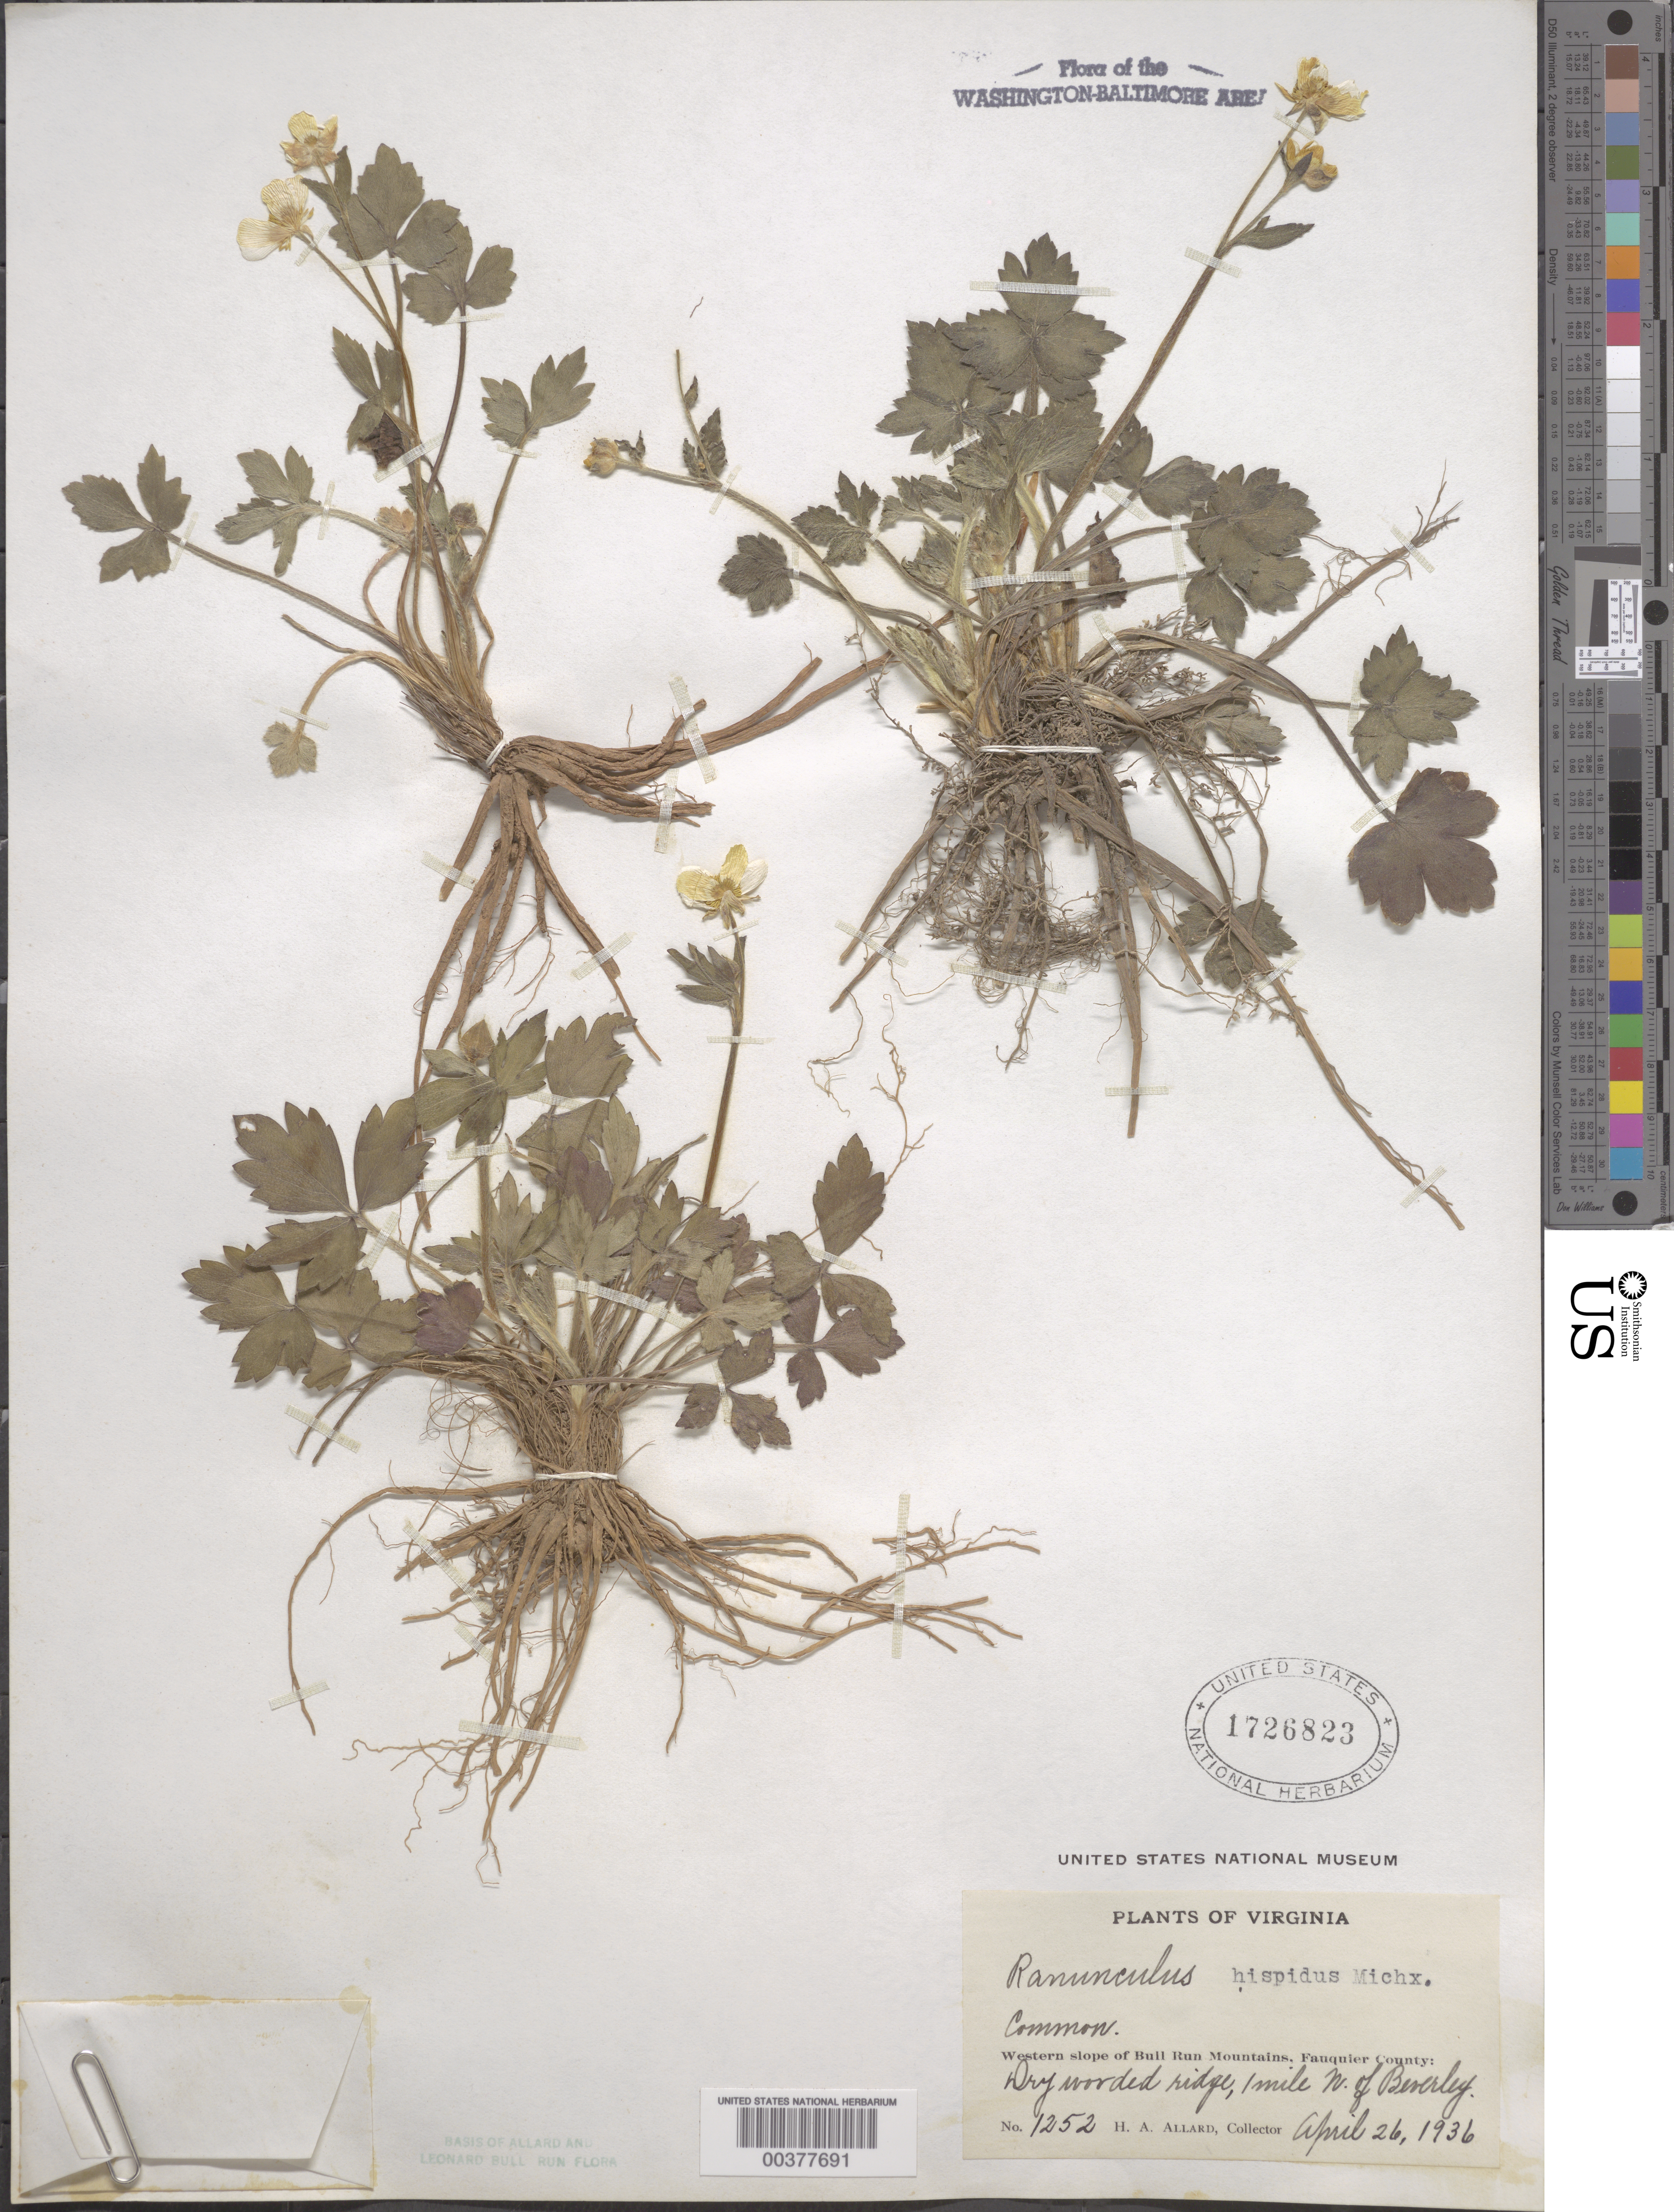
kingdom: Plantae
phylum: Tracheophyta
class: Magnoliopsida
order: Ranunculales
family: Ranunculaceae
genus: Ranunculus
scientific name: Ranunculus hispidus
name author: Michx.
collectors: H. A. Allard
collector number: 1252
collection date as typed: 26 Apr 1936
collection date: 1936-04-26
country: United States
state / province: Virginia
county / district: Fauquier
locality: Western Slope of Bull Run Mountains, North of Beverley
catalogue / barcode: US 1726823